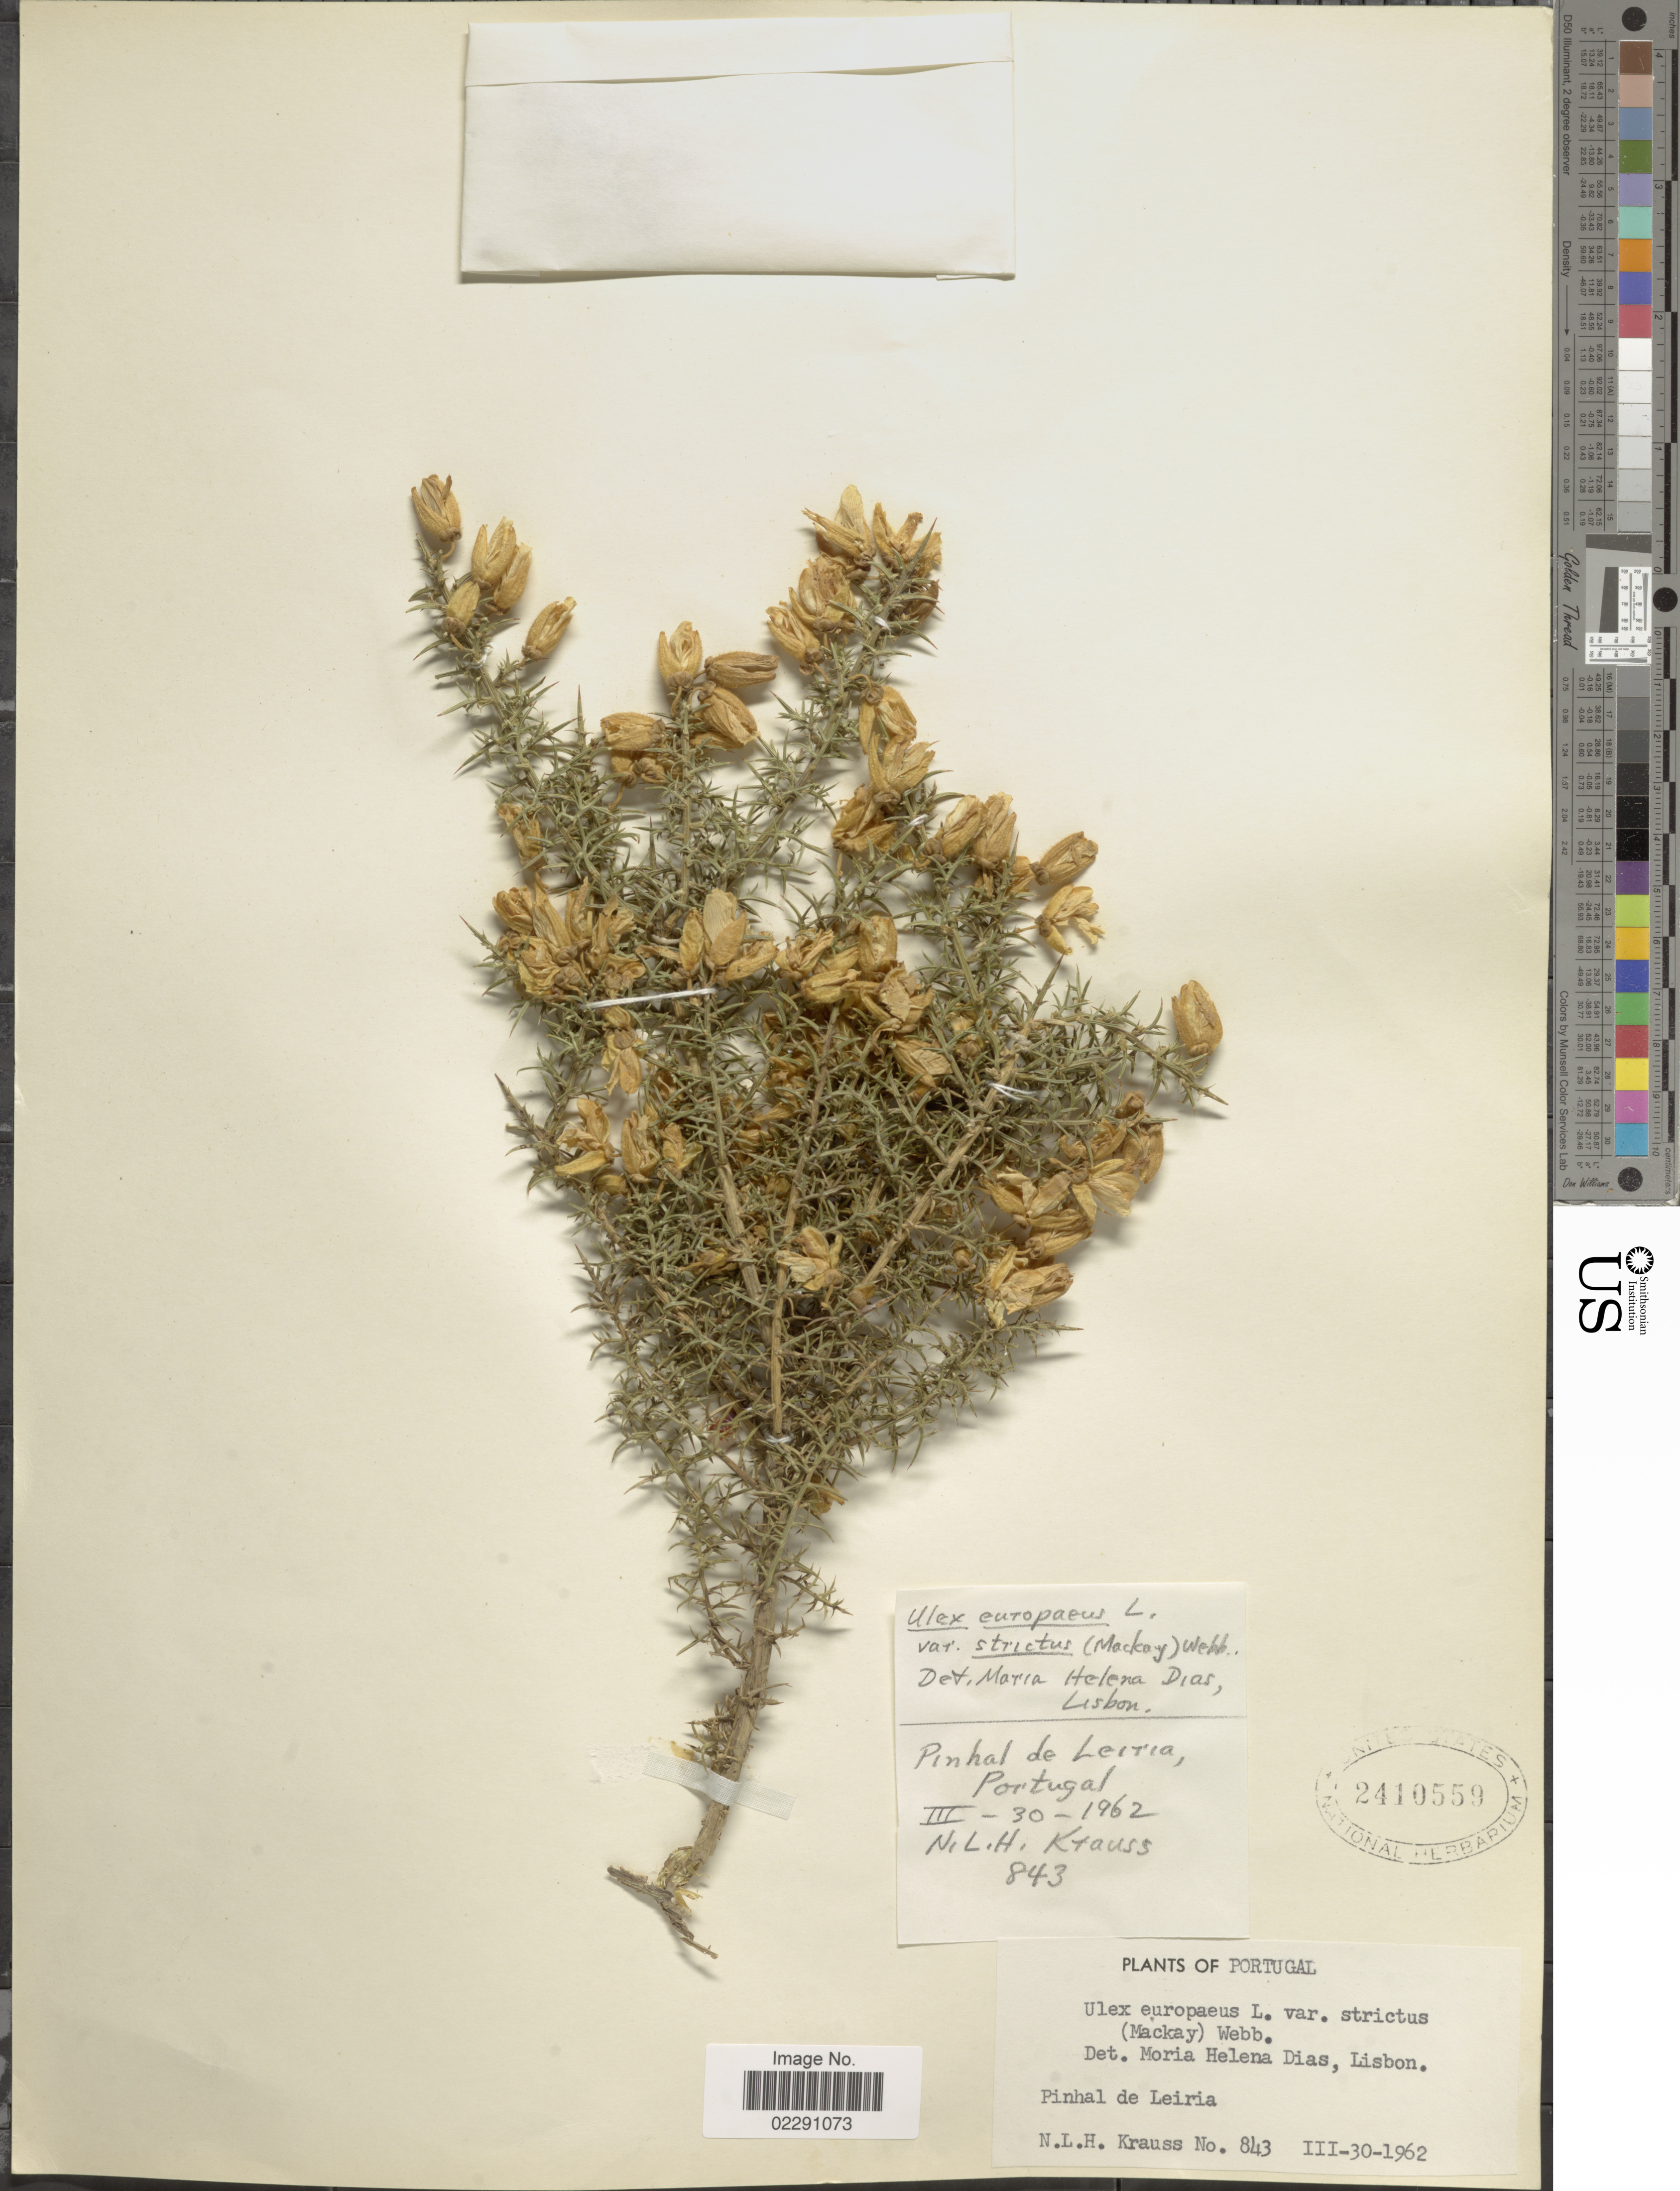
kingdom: Plantae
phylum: Tracheophyta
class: Magnoliopsida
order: Fabales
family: Fabaceae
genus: Ulex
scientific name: Ulex europaeus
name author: L.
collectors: N. Krauss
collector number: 843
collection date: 1962-03-30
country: Portugal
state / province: Leiria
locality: Pinhal de Leiria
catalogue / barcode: US 2410559